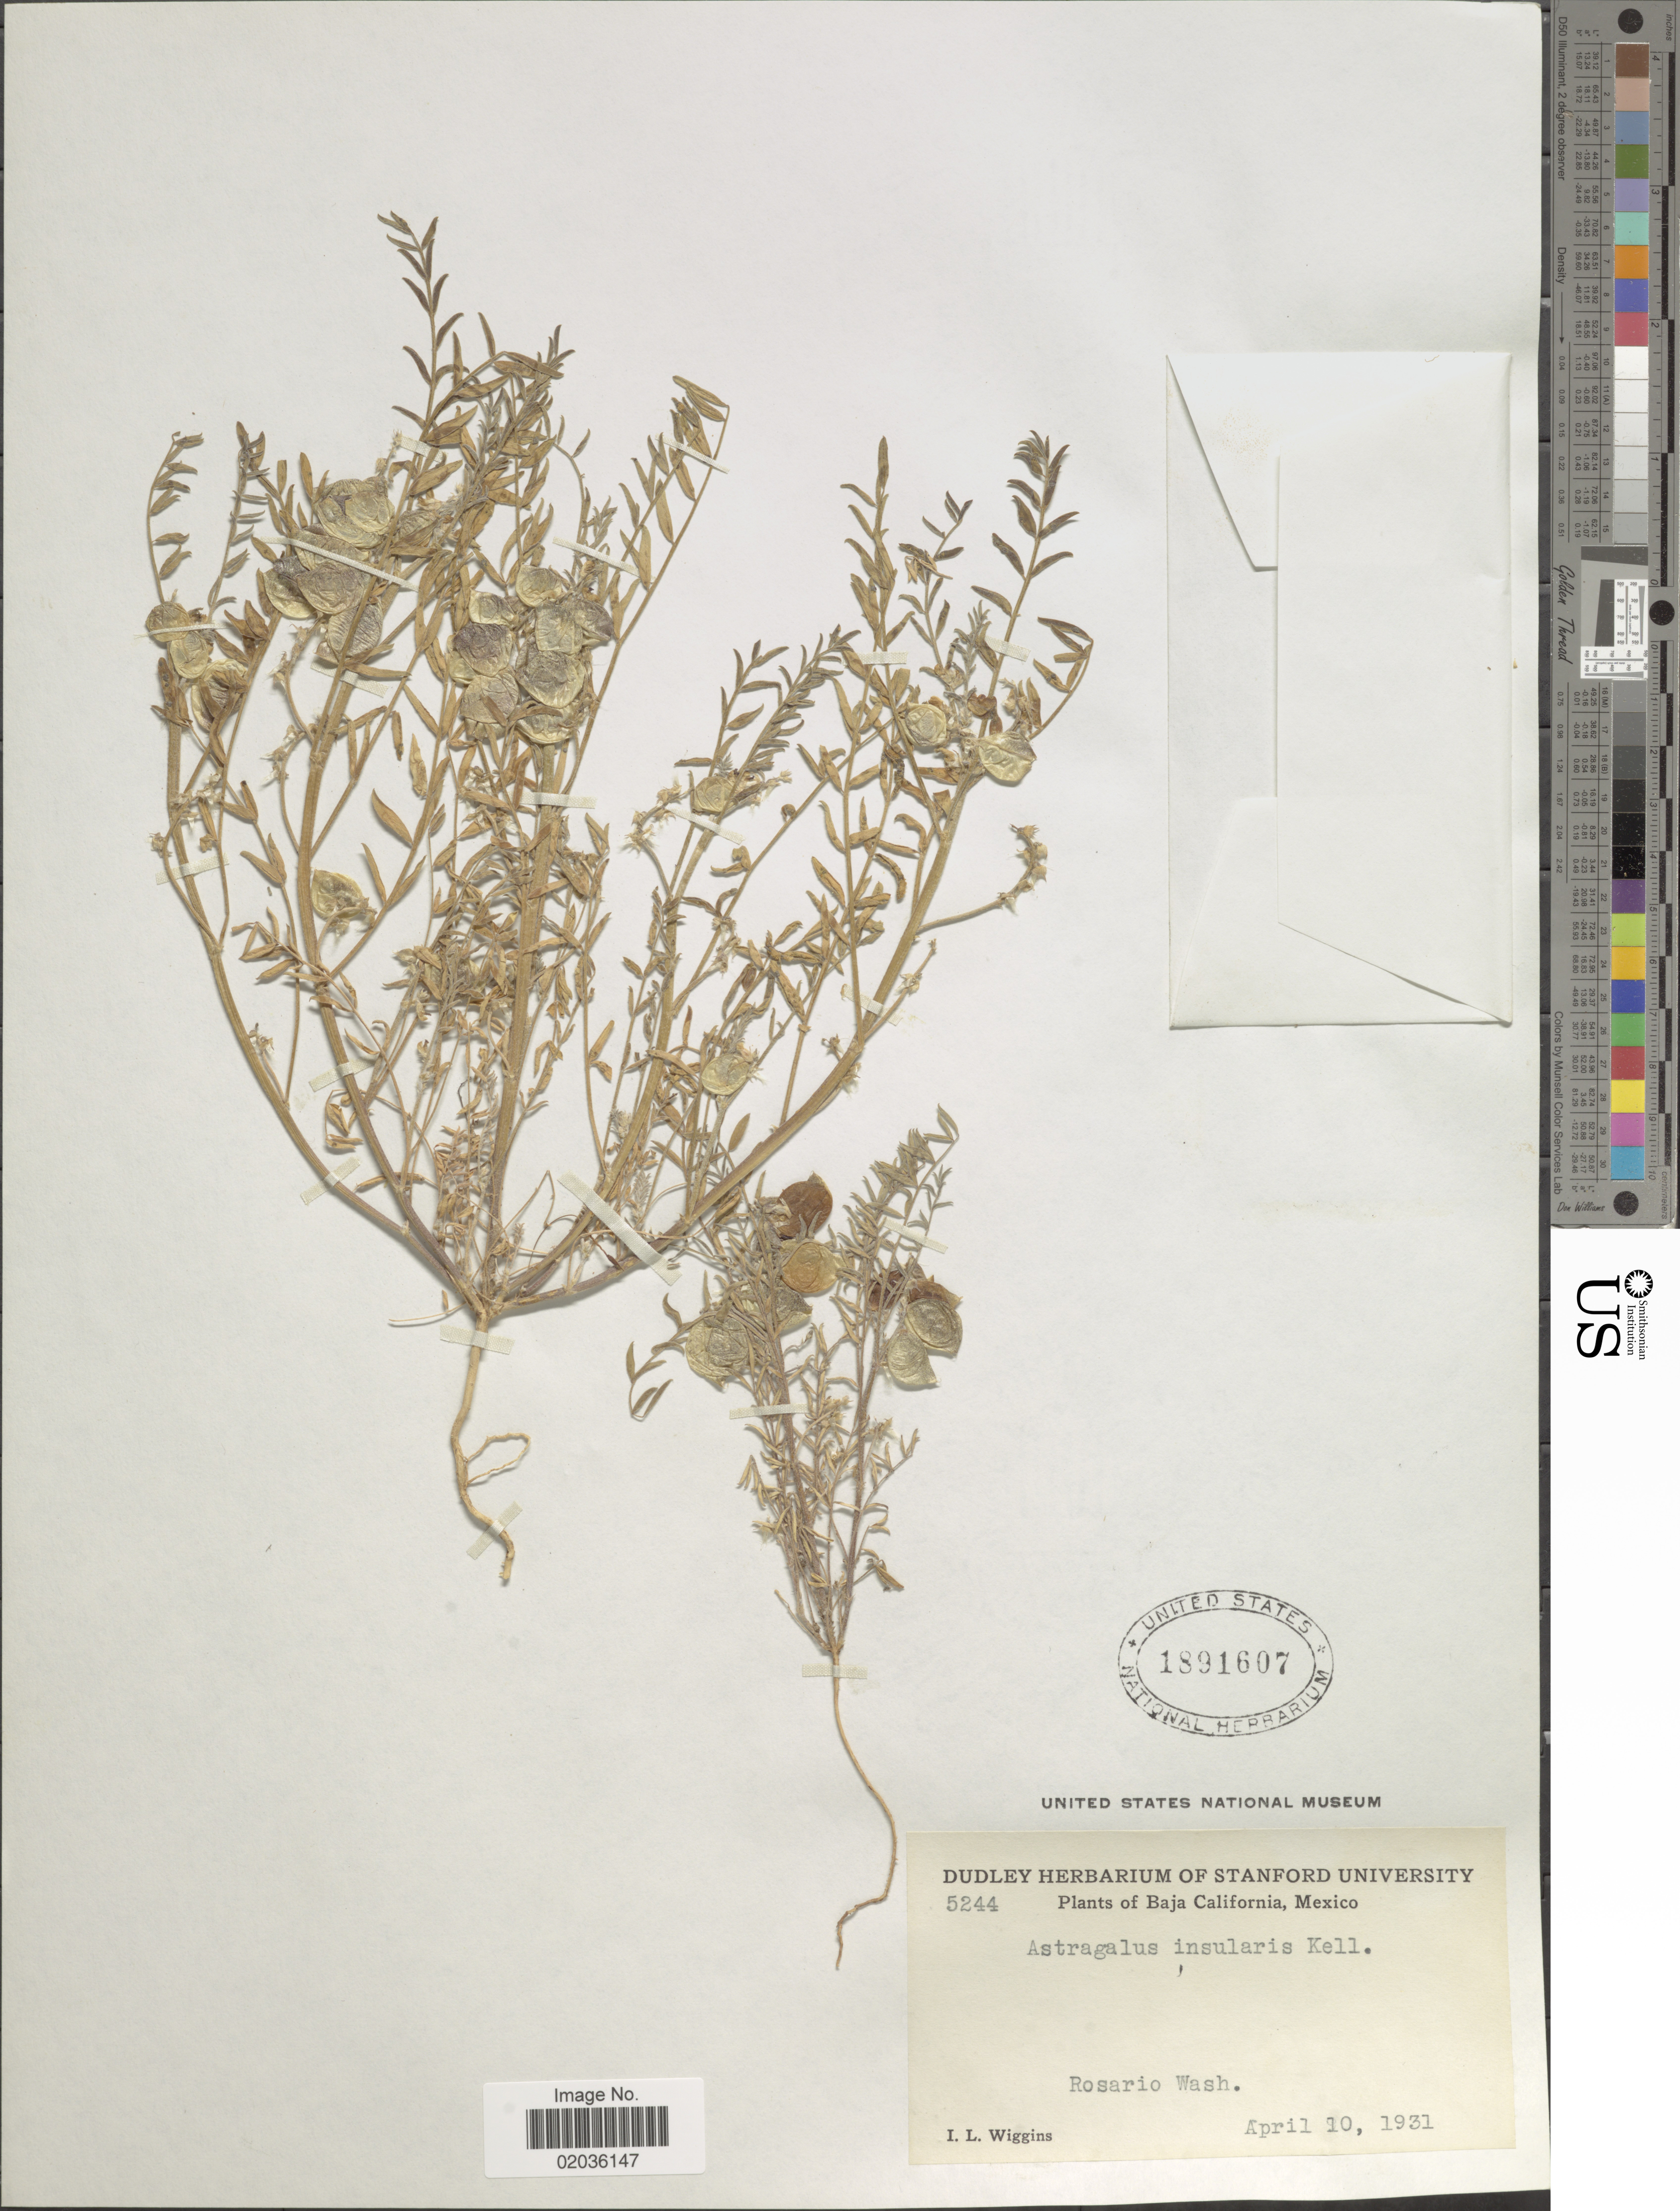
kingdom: Plantae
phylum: Tracheophyta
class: Magnoliopsida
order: Fabales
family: Fabaceae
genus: Astragalus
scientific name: Astragalus insularis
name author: Kellogg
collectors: I. L. Wiggins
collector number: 5244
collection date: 1931-04-10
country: Mexico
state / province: Baja California Norte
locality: Rosario Wash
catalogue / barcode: US 1891607